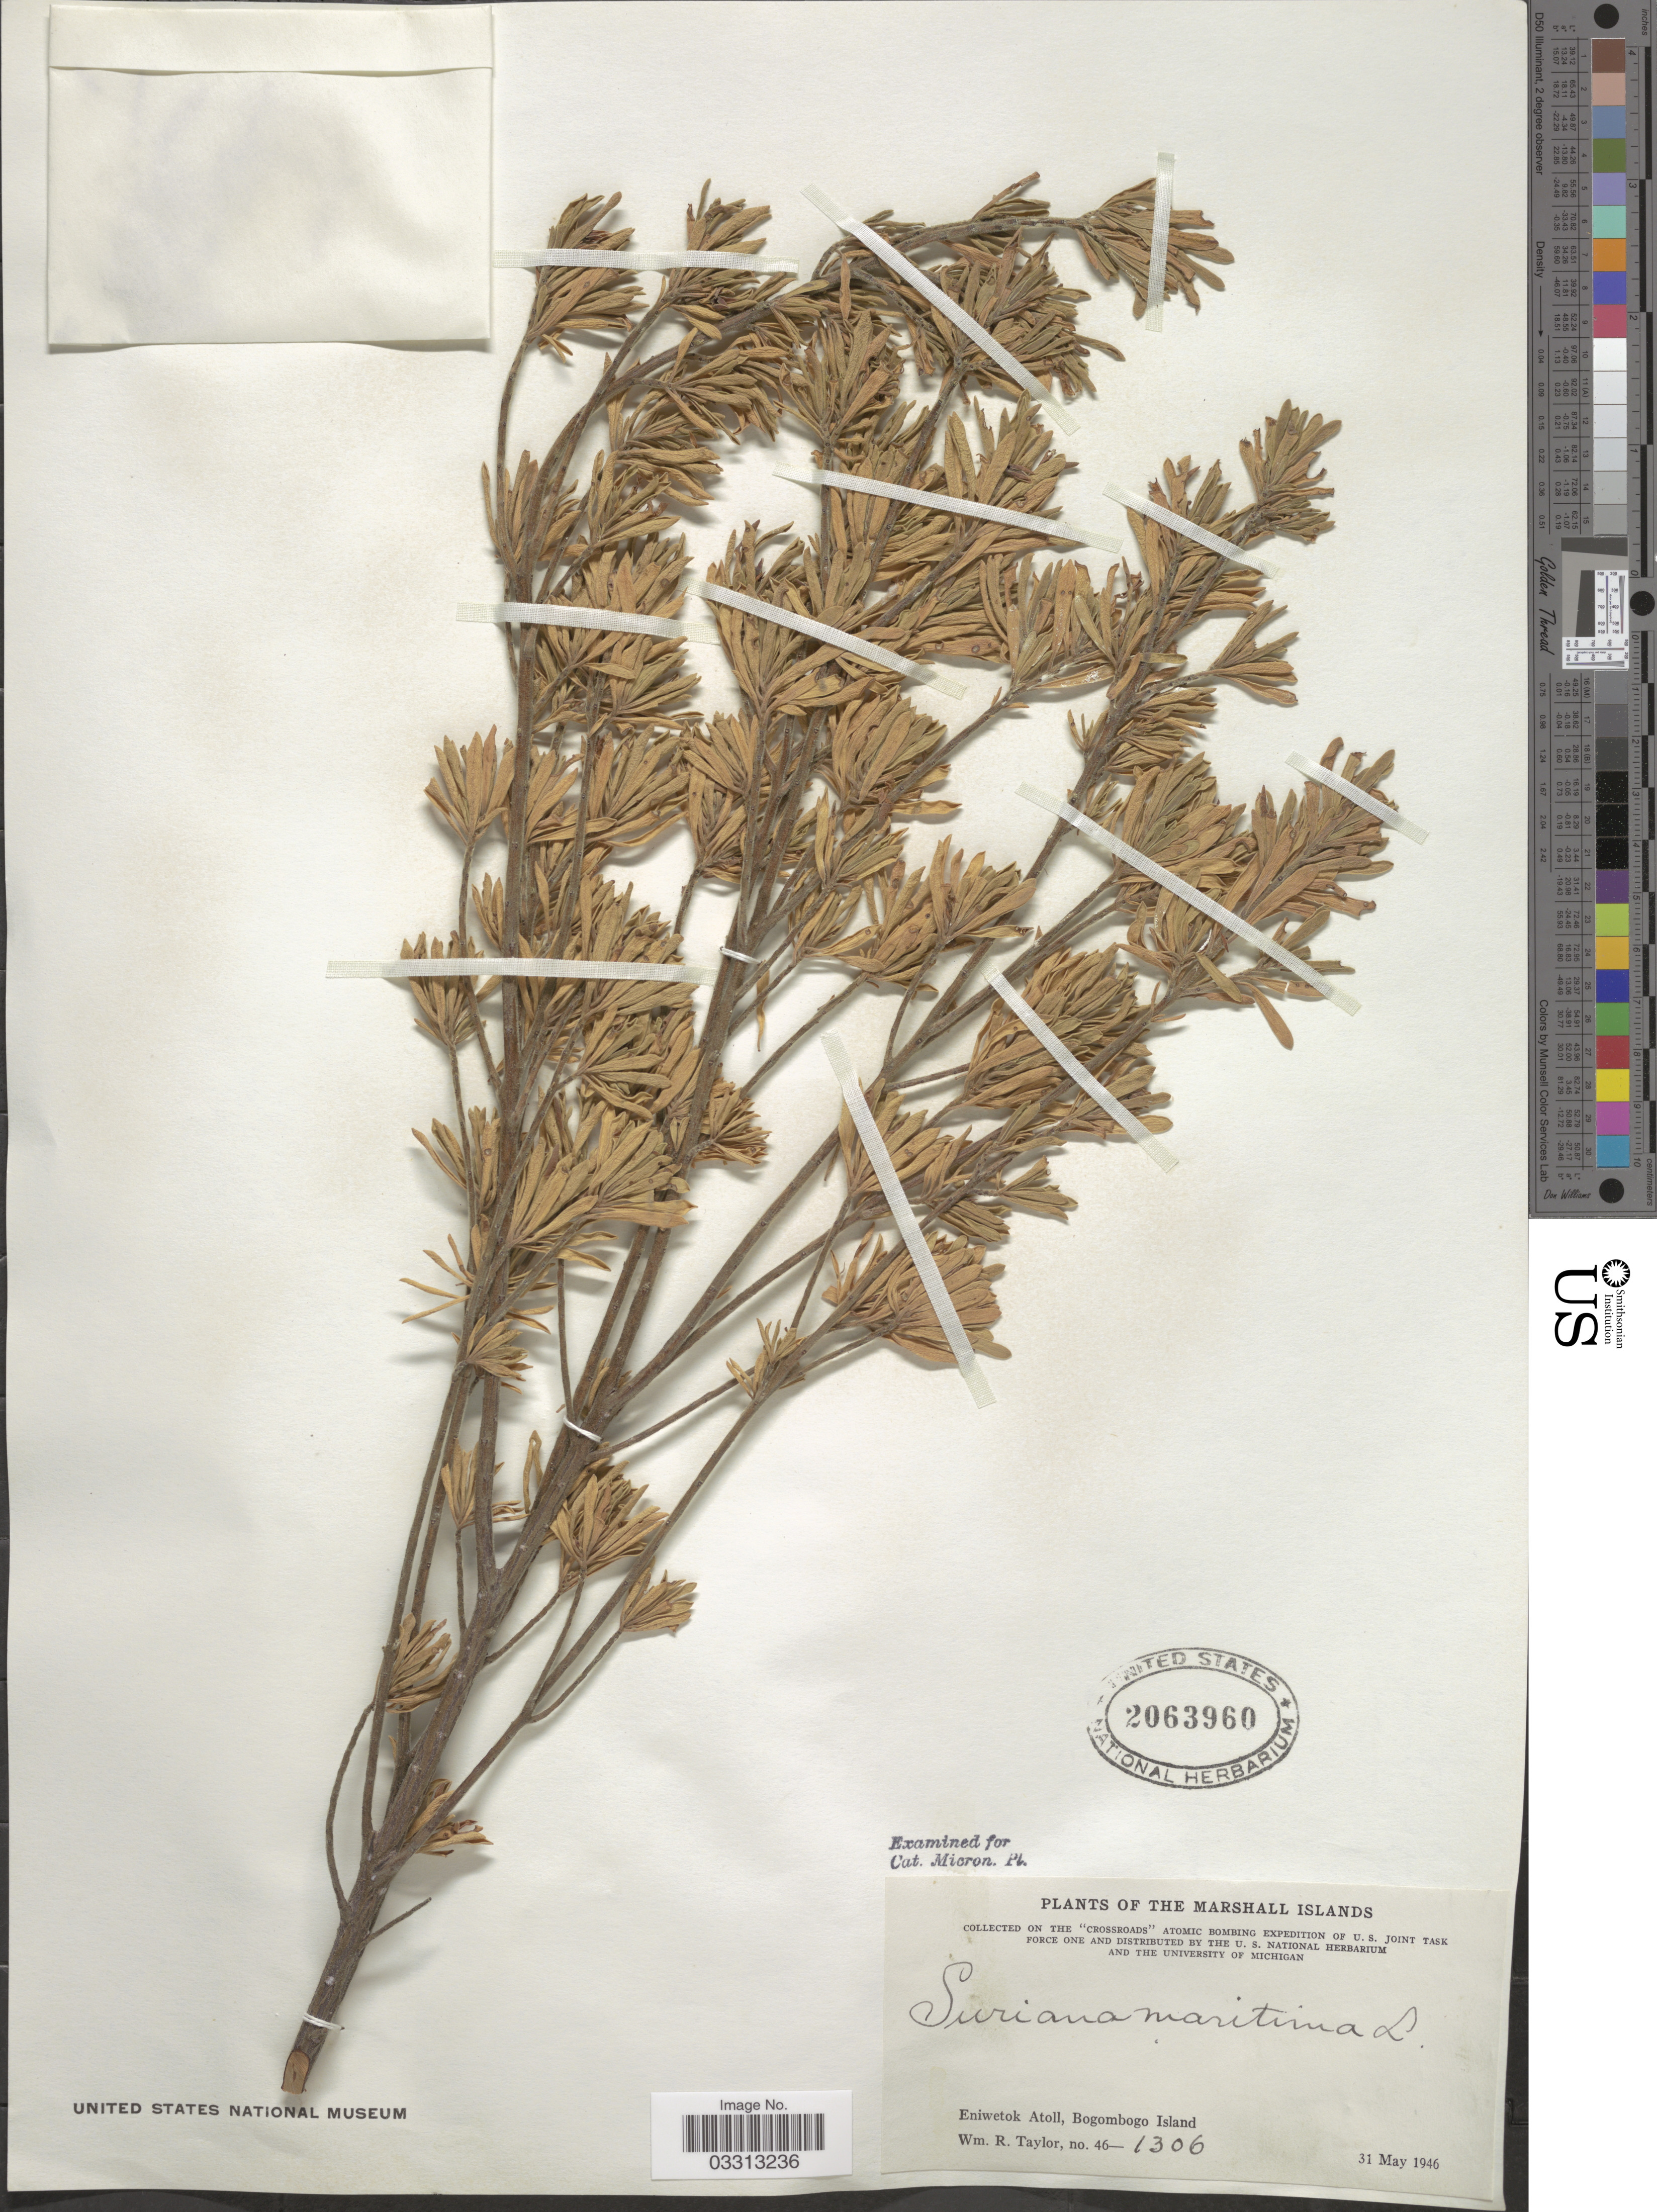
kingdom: Plantae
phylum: Tracheophyta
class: Magnoliopsida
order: Fabales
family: Surianaceae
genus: Suriana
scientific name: Suriana maritima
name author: L.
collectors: W. R. Taylor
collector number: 46-1306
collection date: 1946-05-31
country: Marshall Islands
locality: Eniwetok Atoll, Bogombogo Island.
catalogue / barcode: US 2063960